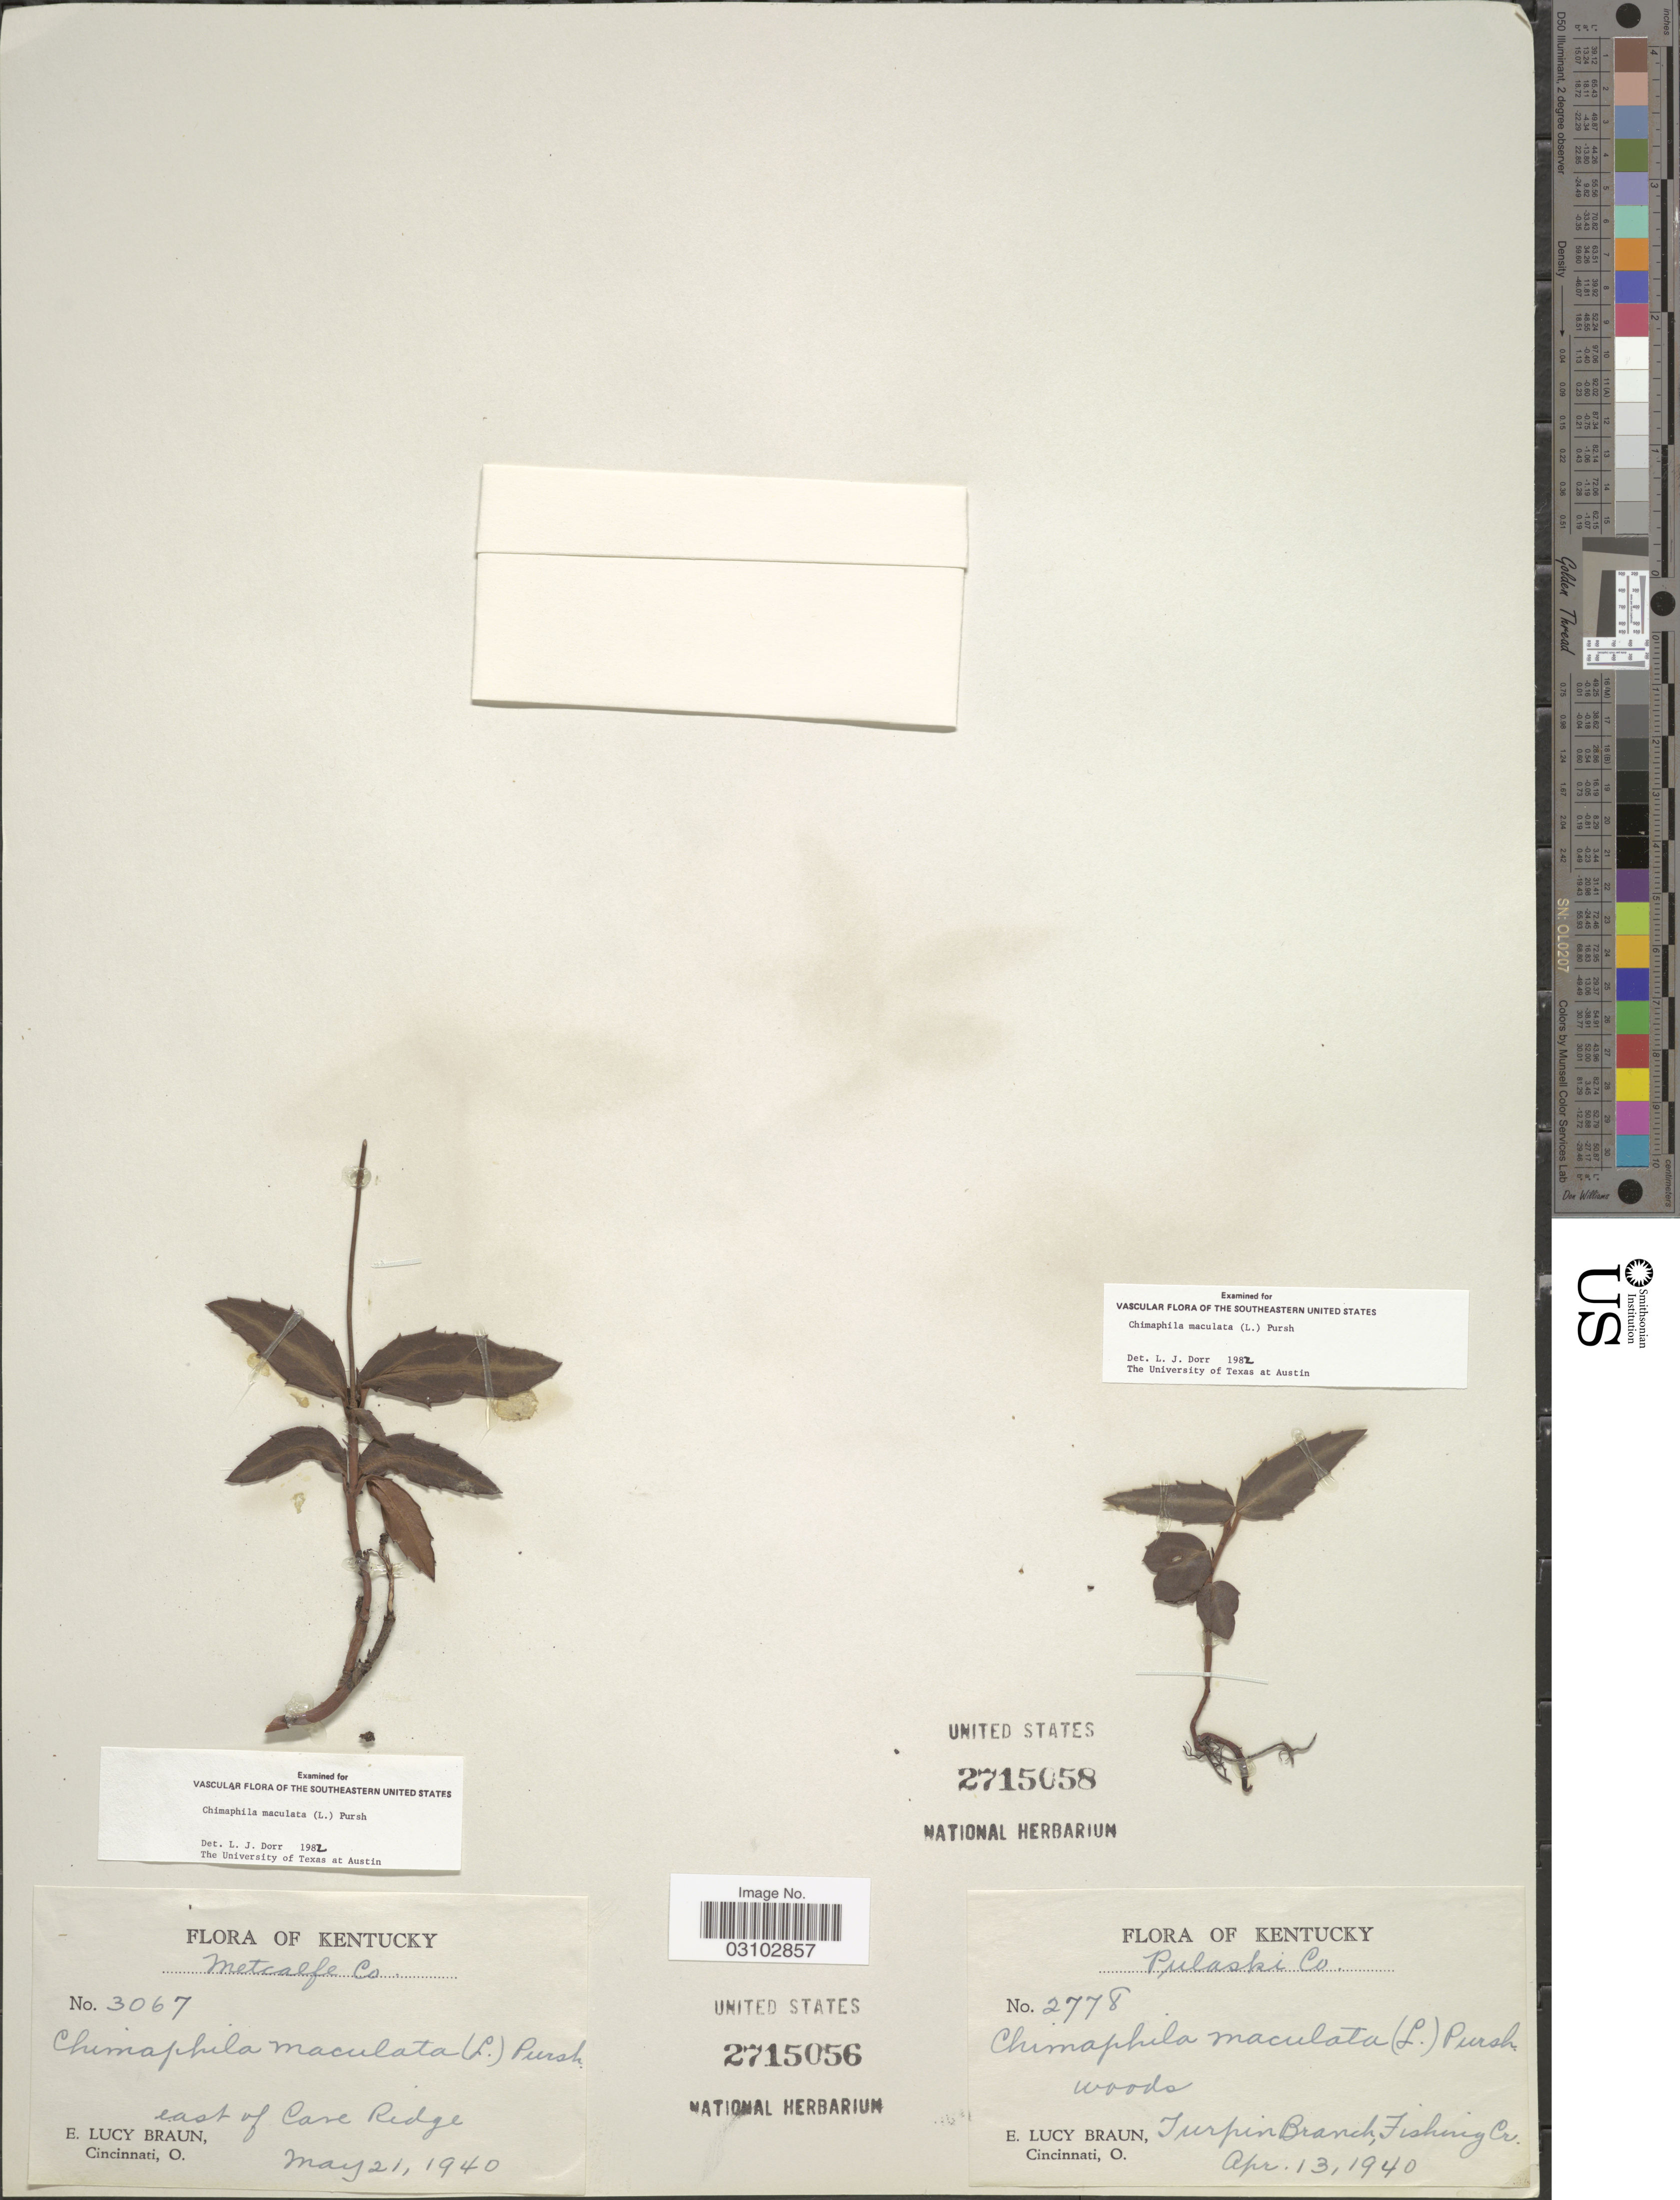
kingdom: Plantae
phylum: Tracheophyta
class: Magnoliopsida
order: Ericales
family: Ericaceae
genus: Chimaphila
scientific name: Chimaphila maculata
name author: (L.) Pursh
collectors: E. L. Braun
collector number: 2778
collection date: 1940-04-13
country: United States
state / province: Kentucky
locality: Pulaski Co. Turpin Branch, Fishing Co.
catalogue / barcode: US 2715058-2